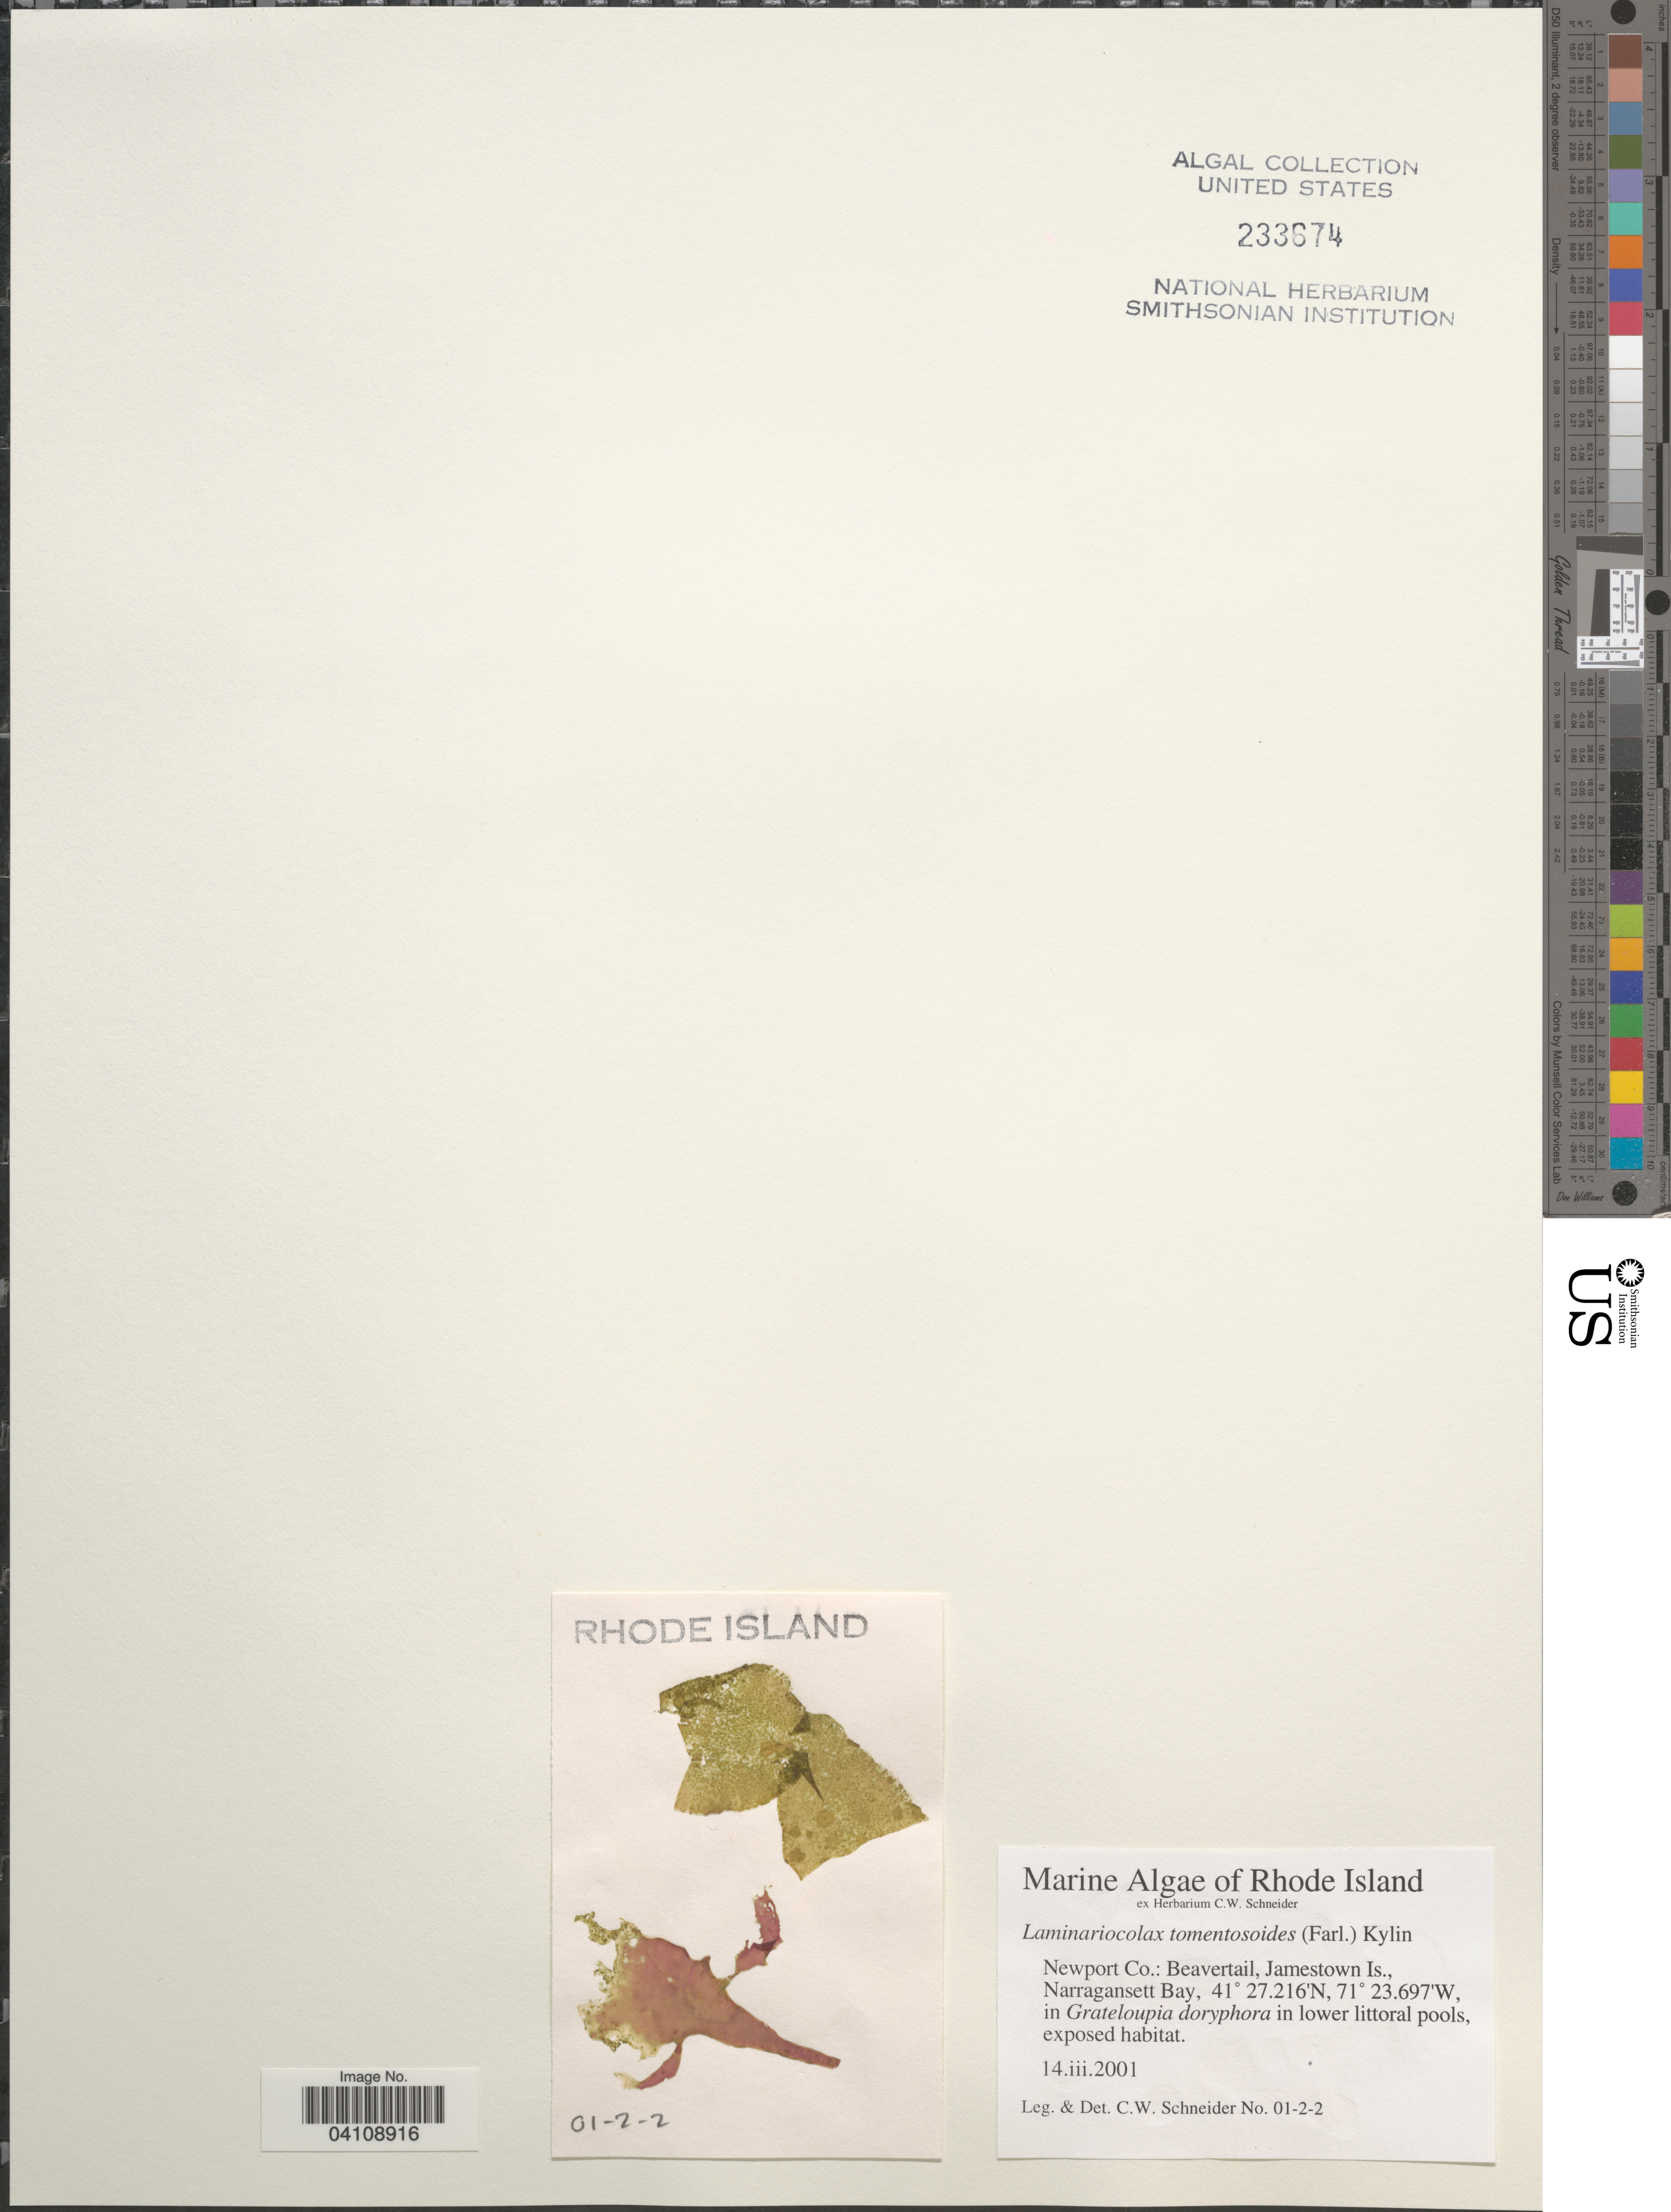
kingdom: Chromista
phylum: Ochrophyta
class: Phaeophyceae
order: Ectocarpales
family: Chordariaceae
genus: Laminariocolax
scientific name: Laminariocolax tomentosoides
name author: (Farlow) Kylin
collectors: C. W.Schneider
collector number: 01-2-2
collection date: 2001-03-14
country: United States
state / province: Rhode Island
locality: Newport Co.: Beavertail, Jamestown Is., Narragansett Bay.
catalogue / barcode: US 233674